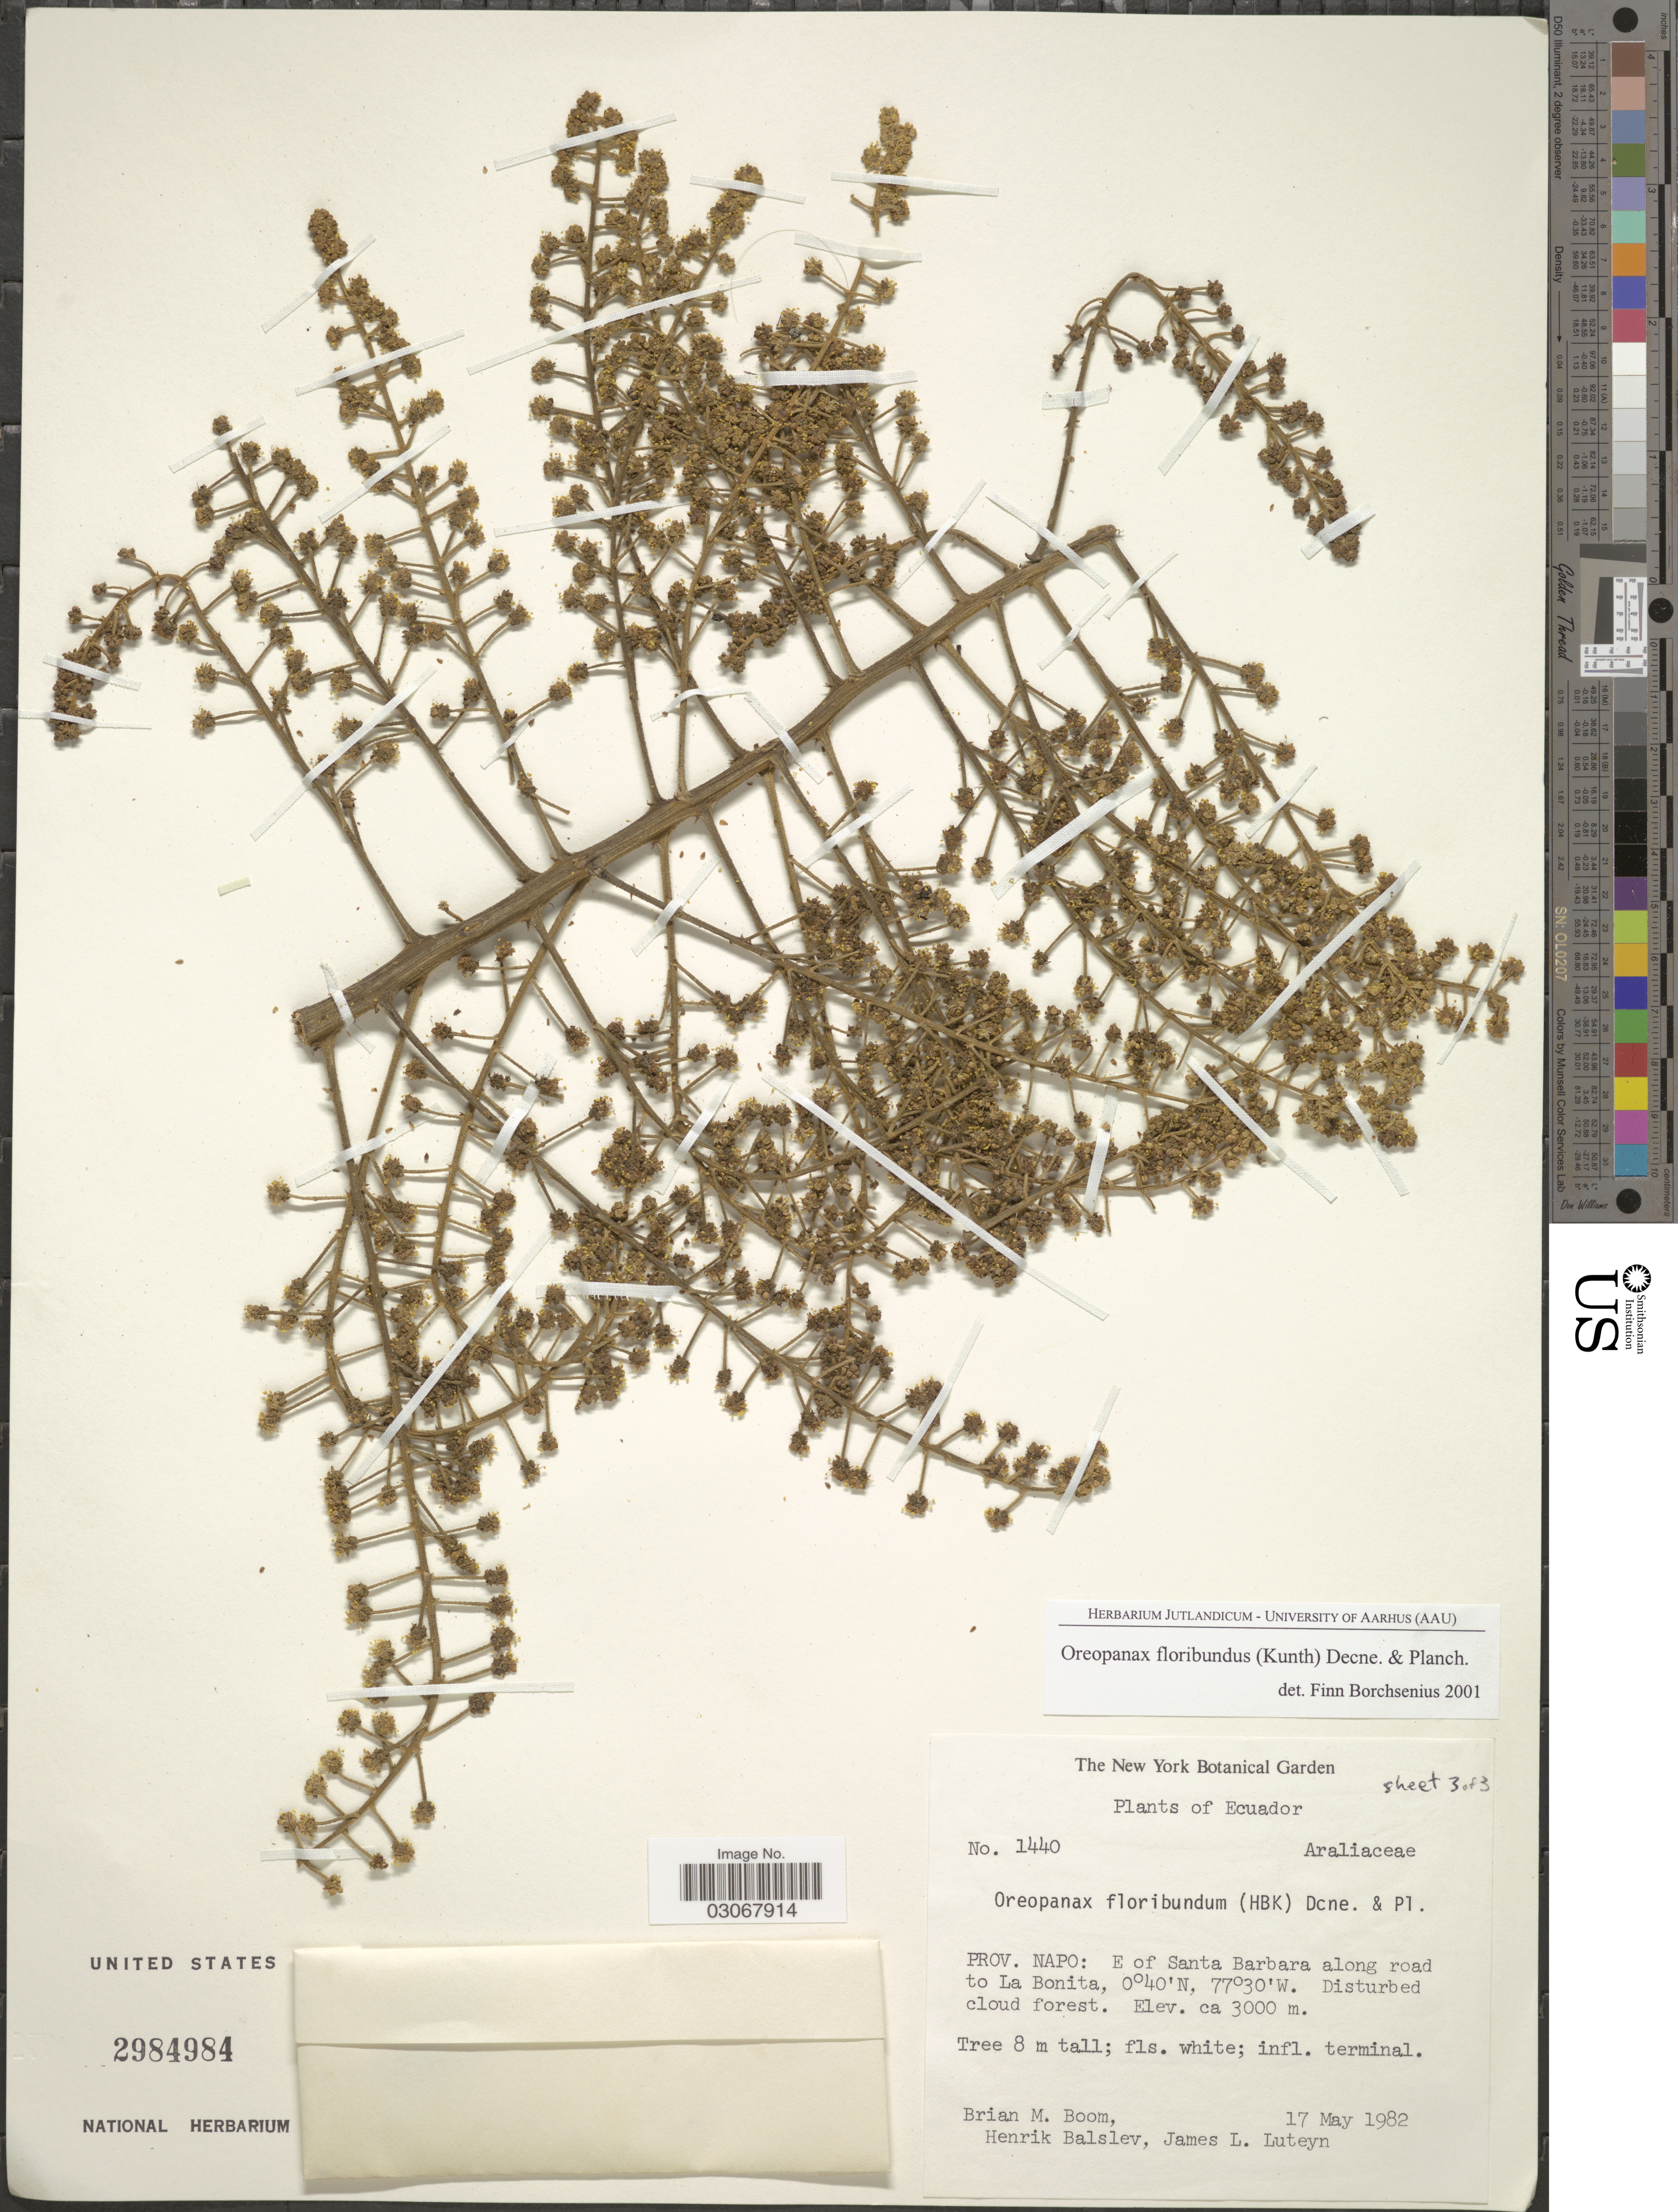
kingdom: Plantae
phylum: Tracheophyta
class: Magnoliopsida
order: Apiales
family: Araliaceae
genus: Oreopanax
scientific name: Oreopanax floribundus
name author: (Kunth) Decne. & Planch.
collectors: B. M. Boom, H. Balslev & J. L. Luteyn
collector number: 1440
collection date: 1982-05-17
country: Ecuador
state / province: Napo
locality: E of Santa Barbara along road to La Bonita.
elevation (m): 3000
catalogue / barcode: US 2984984